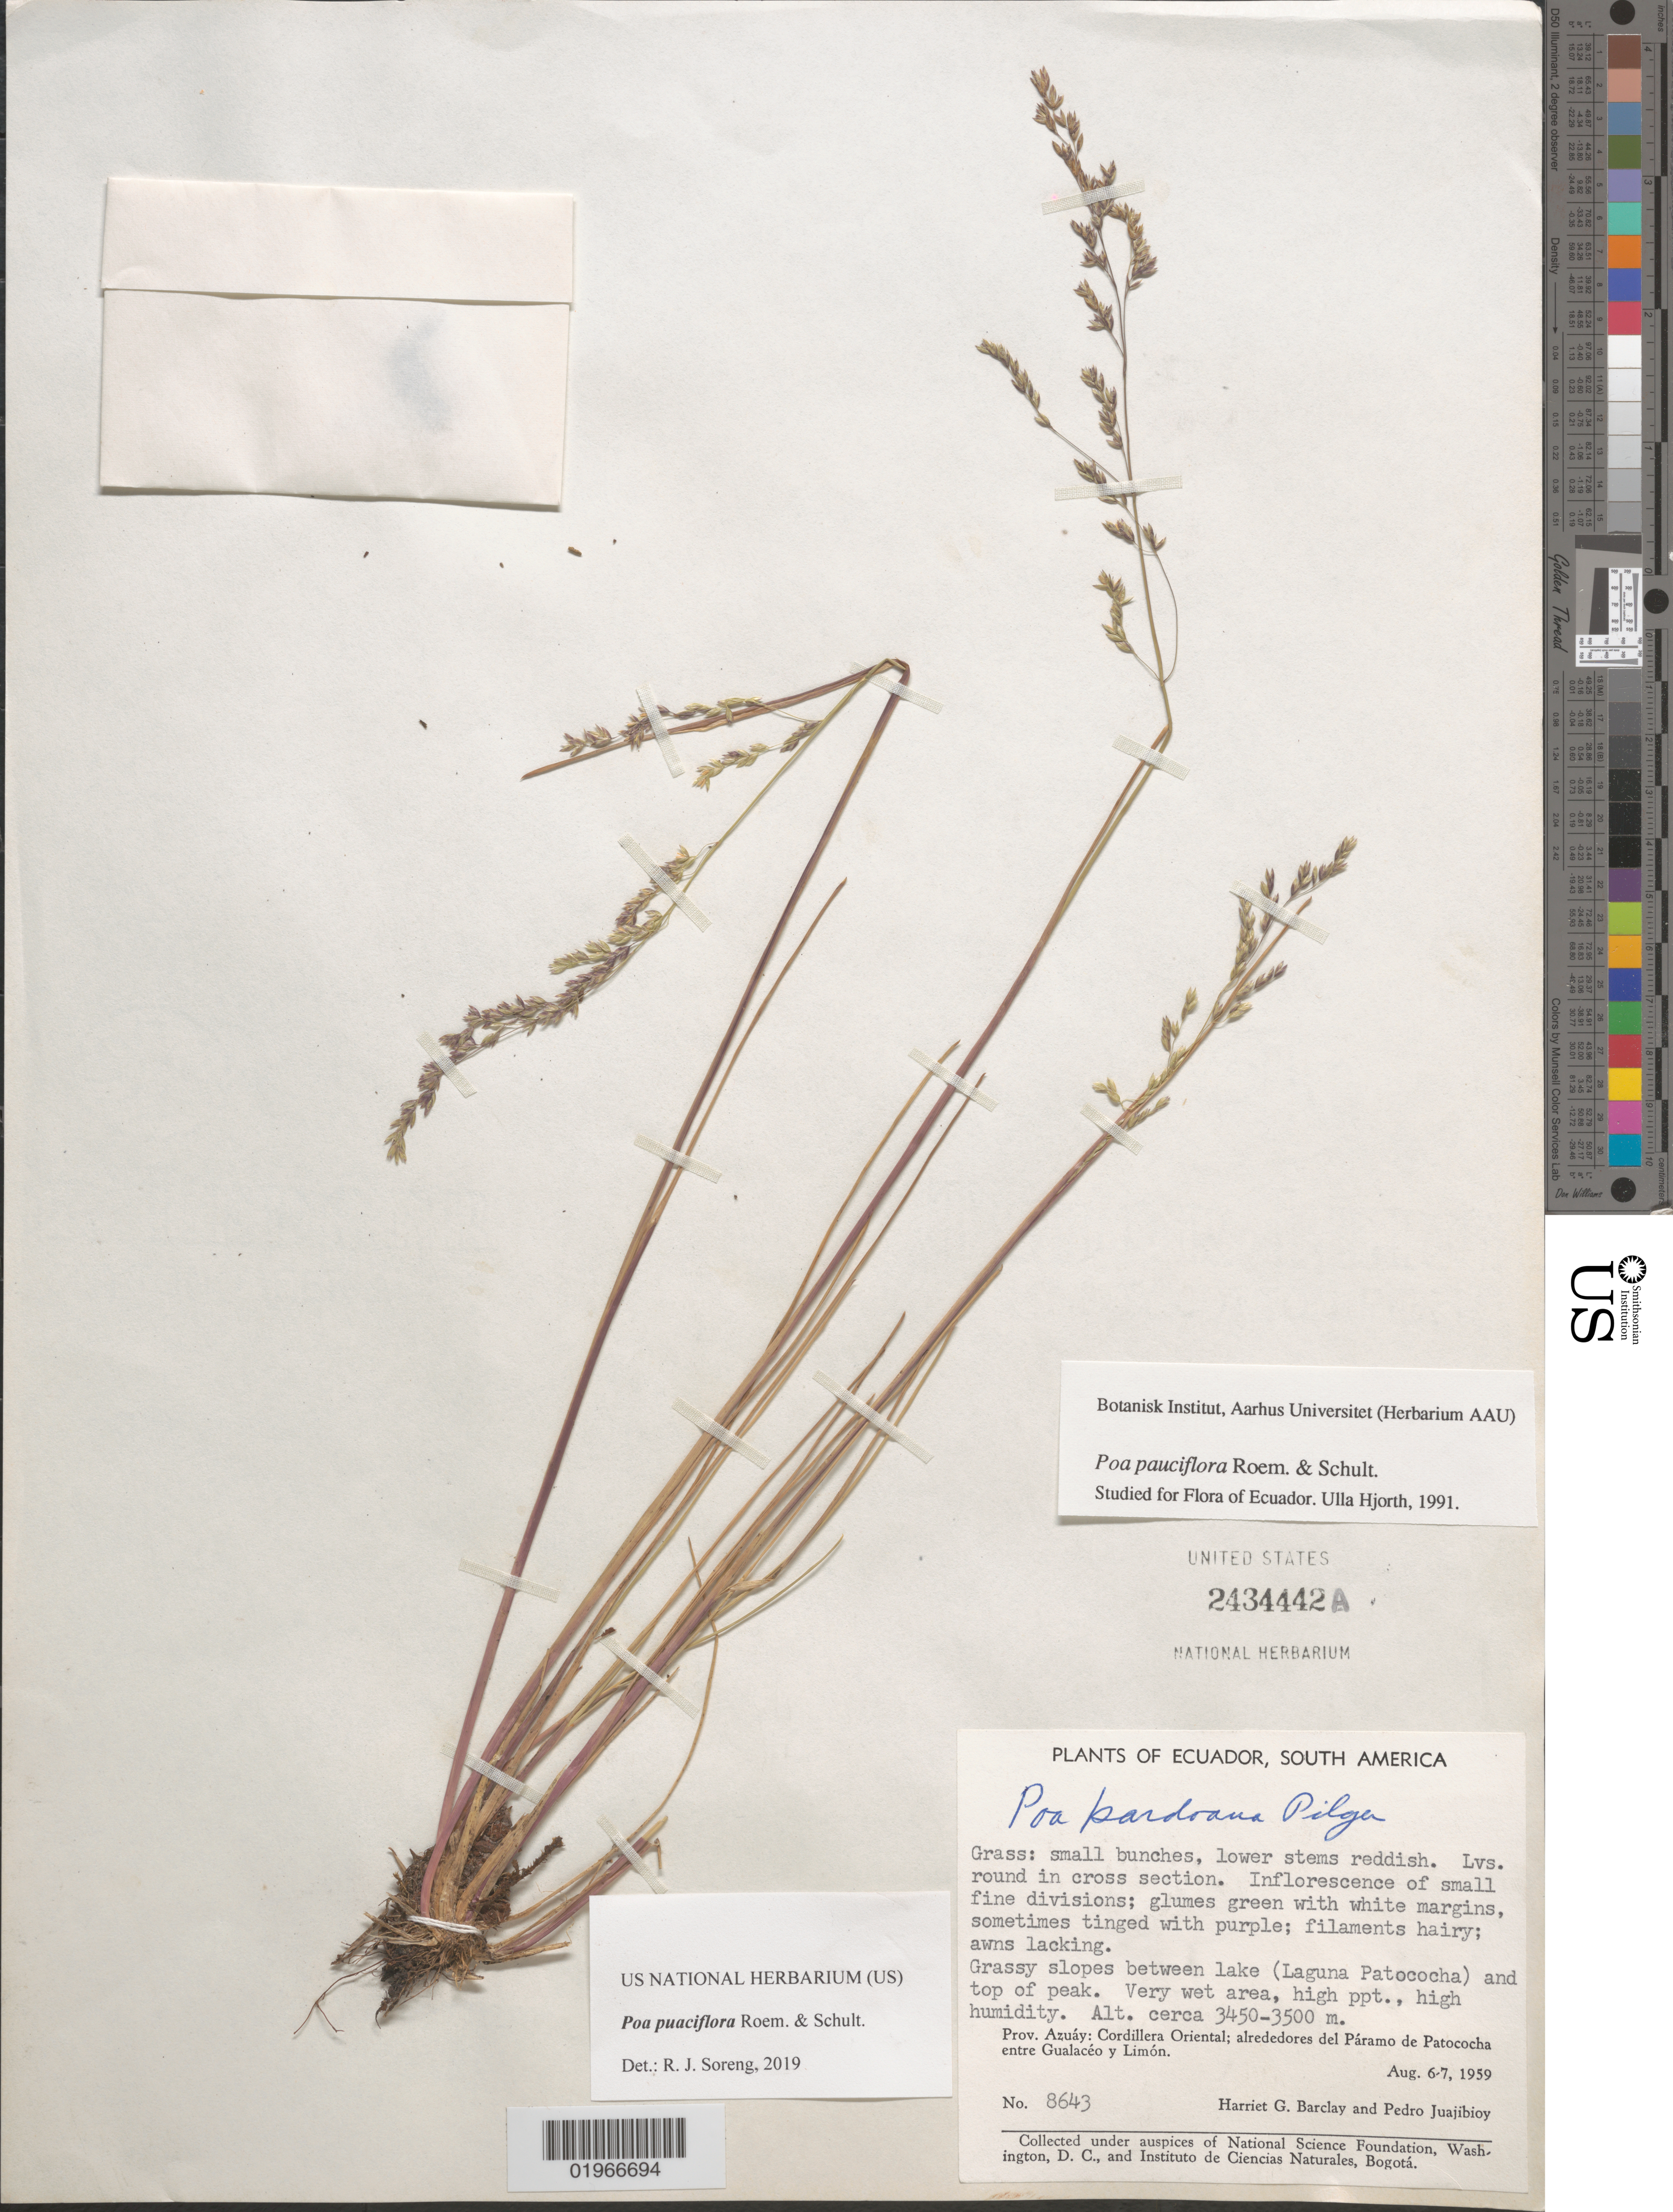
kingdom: Plantae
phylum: Tracheophyta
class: Liliopsida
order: Poales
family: Poaceae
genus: Poa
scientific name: Poa pauciflora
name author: Roem. & Schult.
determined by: Soreng, Robert J., Research Associate (BOT), Smithsonian Institution - National Museum of Natural History (UNITED STATES)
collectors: H. G. Barclay & P. Juajibioy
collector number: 8643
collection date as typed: Aug. 6-7, 1959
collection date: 1959-08-06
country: Ecuador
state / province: Azuay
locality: Grassy slopes between lake (Laguna Patococha) and top of the peak,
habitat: Grassy slopes, very wet areas, high ppt., high humidity.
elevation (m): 3450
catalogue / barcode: US 2434442A